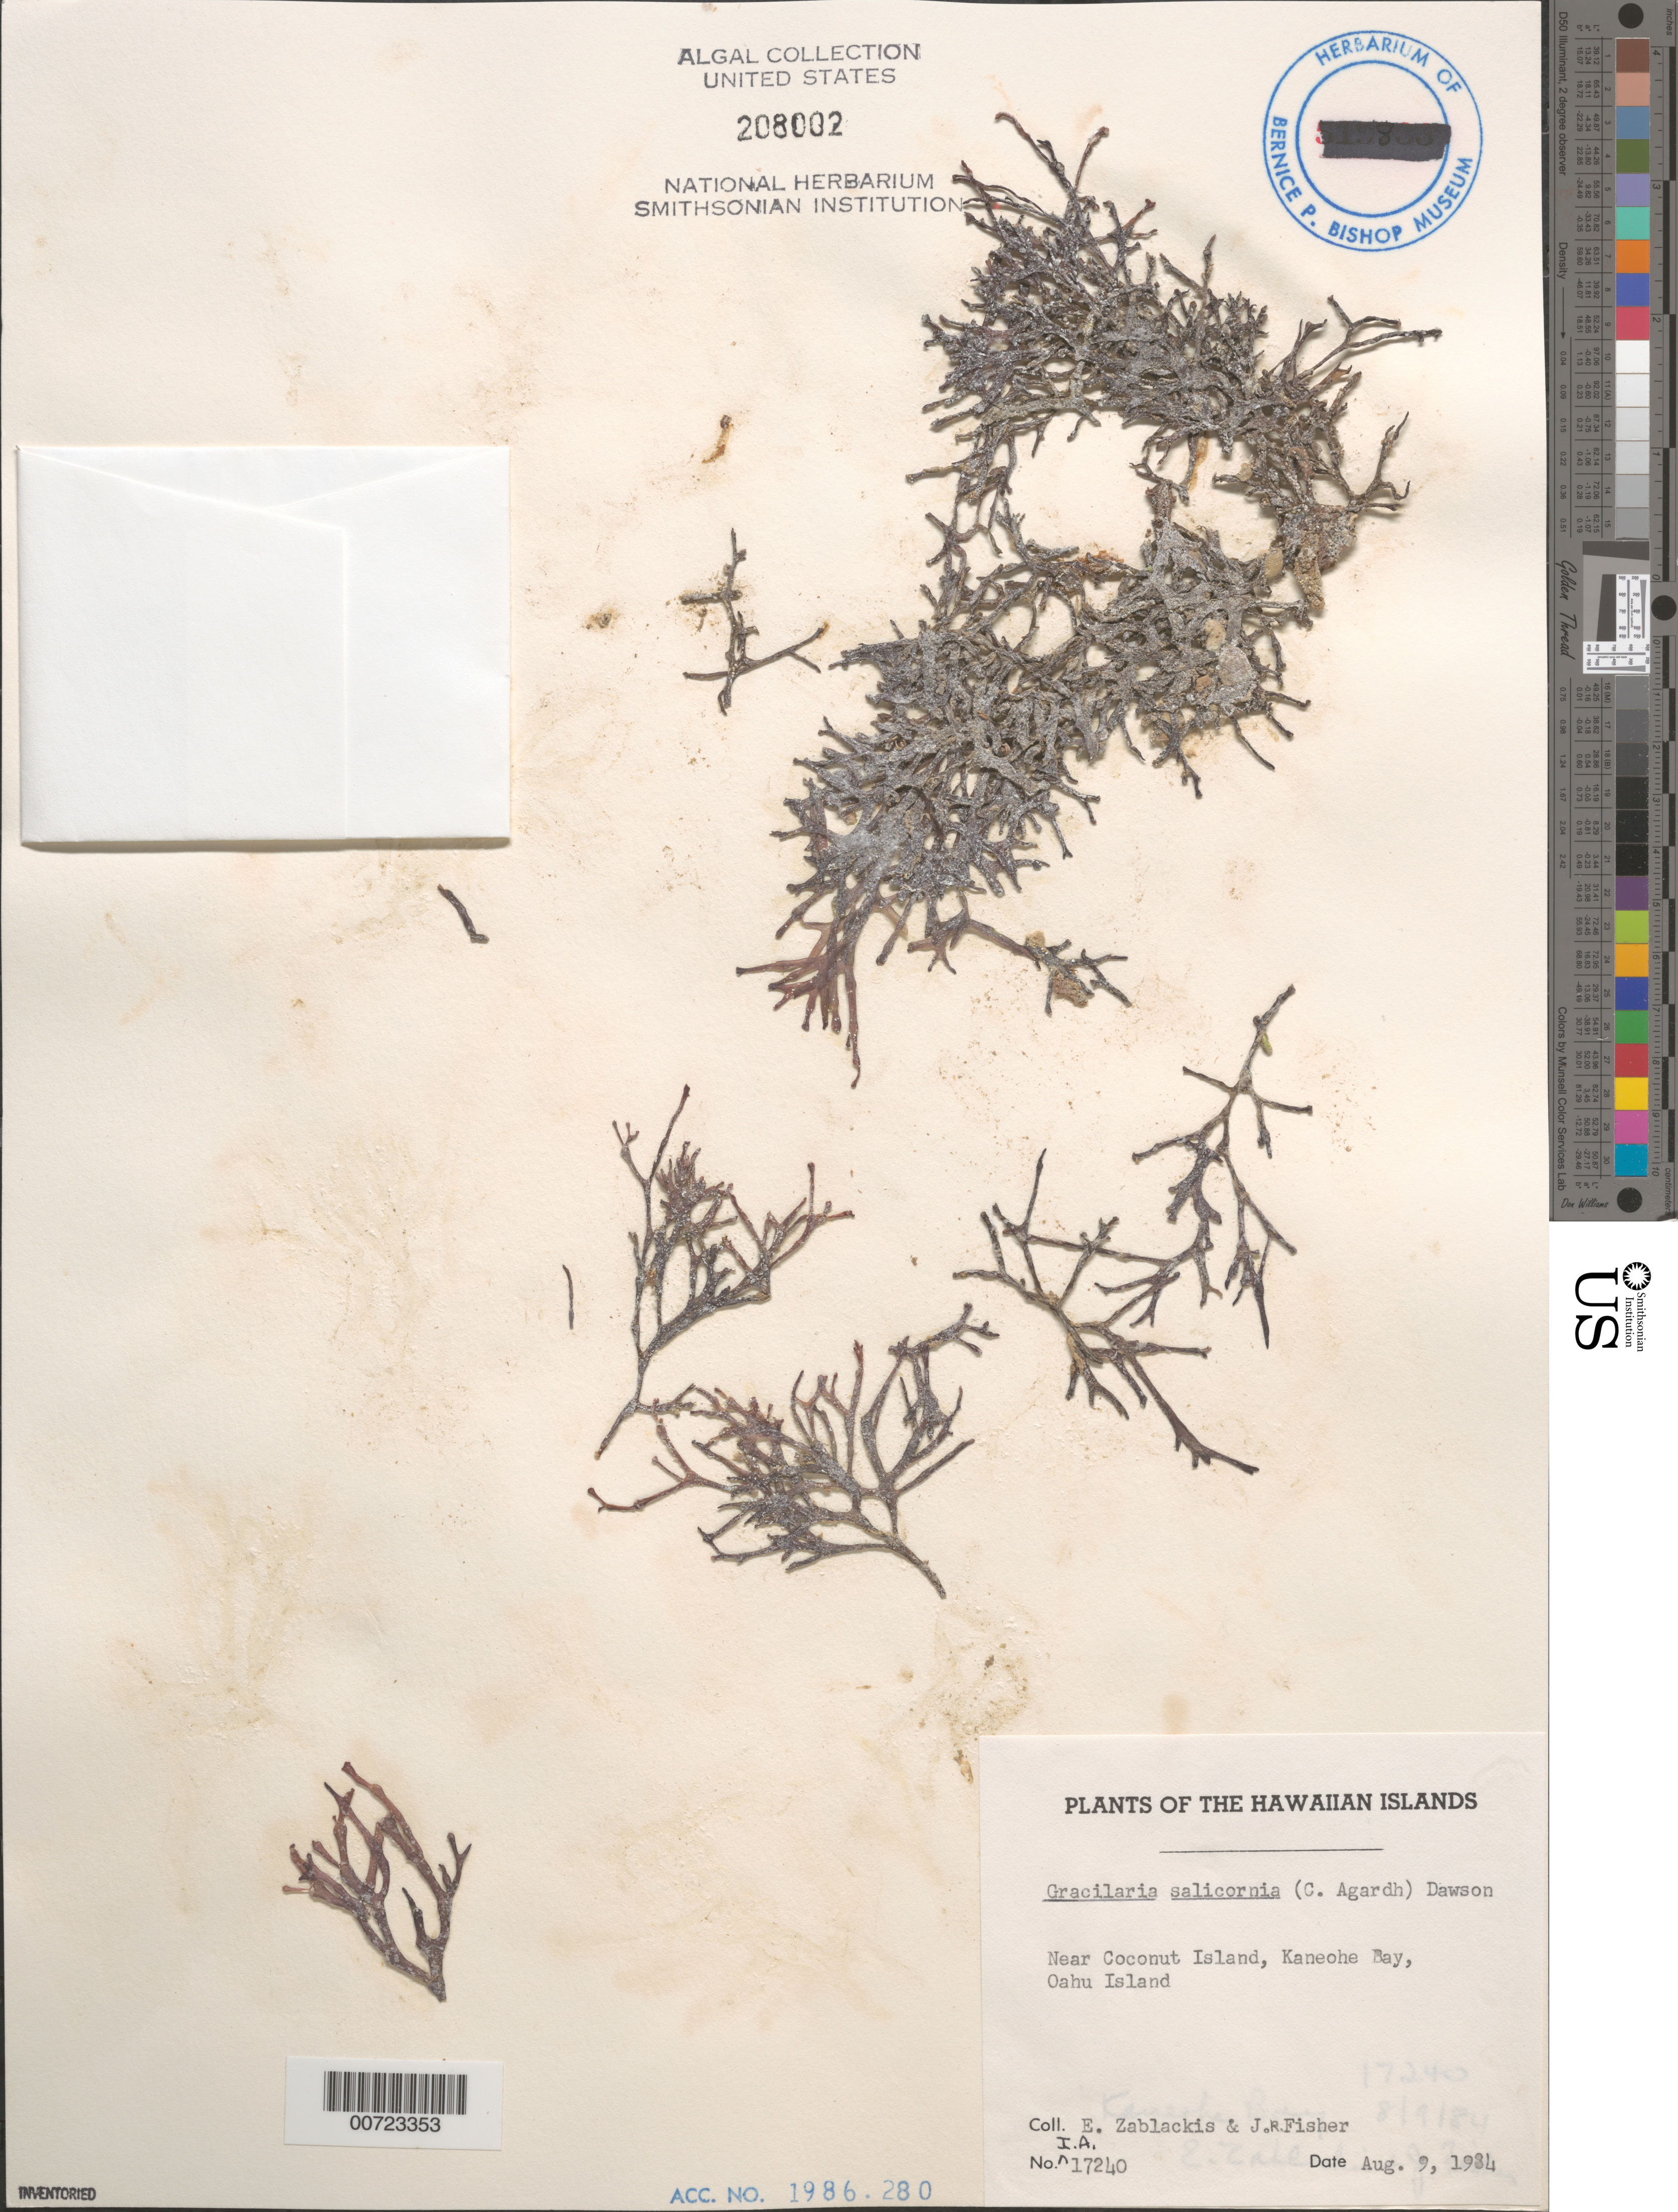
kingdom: Plantae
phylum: Rhodophyta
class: Florideophyceae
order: Gracilariales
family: Gracilariaceae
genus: Gracilaria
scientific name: Gracilaria salicornia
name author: (C. Agardh) E.Y. Dawson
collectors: E. Zablackis & J. Fisher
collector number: IAA 17240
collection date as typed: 09 Aug 1984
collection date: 1984-08-09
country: United States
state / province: Hawaii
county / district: Honolulu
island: Oahu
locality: Kaneohe Bay, near Coconut Island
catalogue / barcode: US 208002